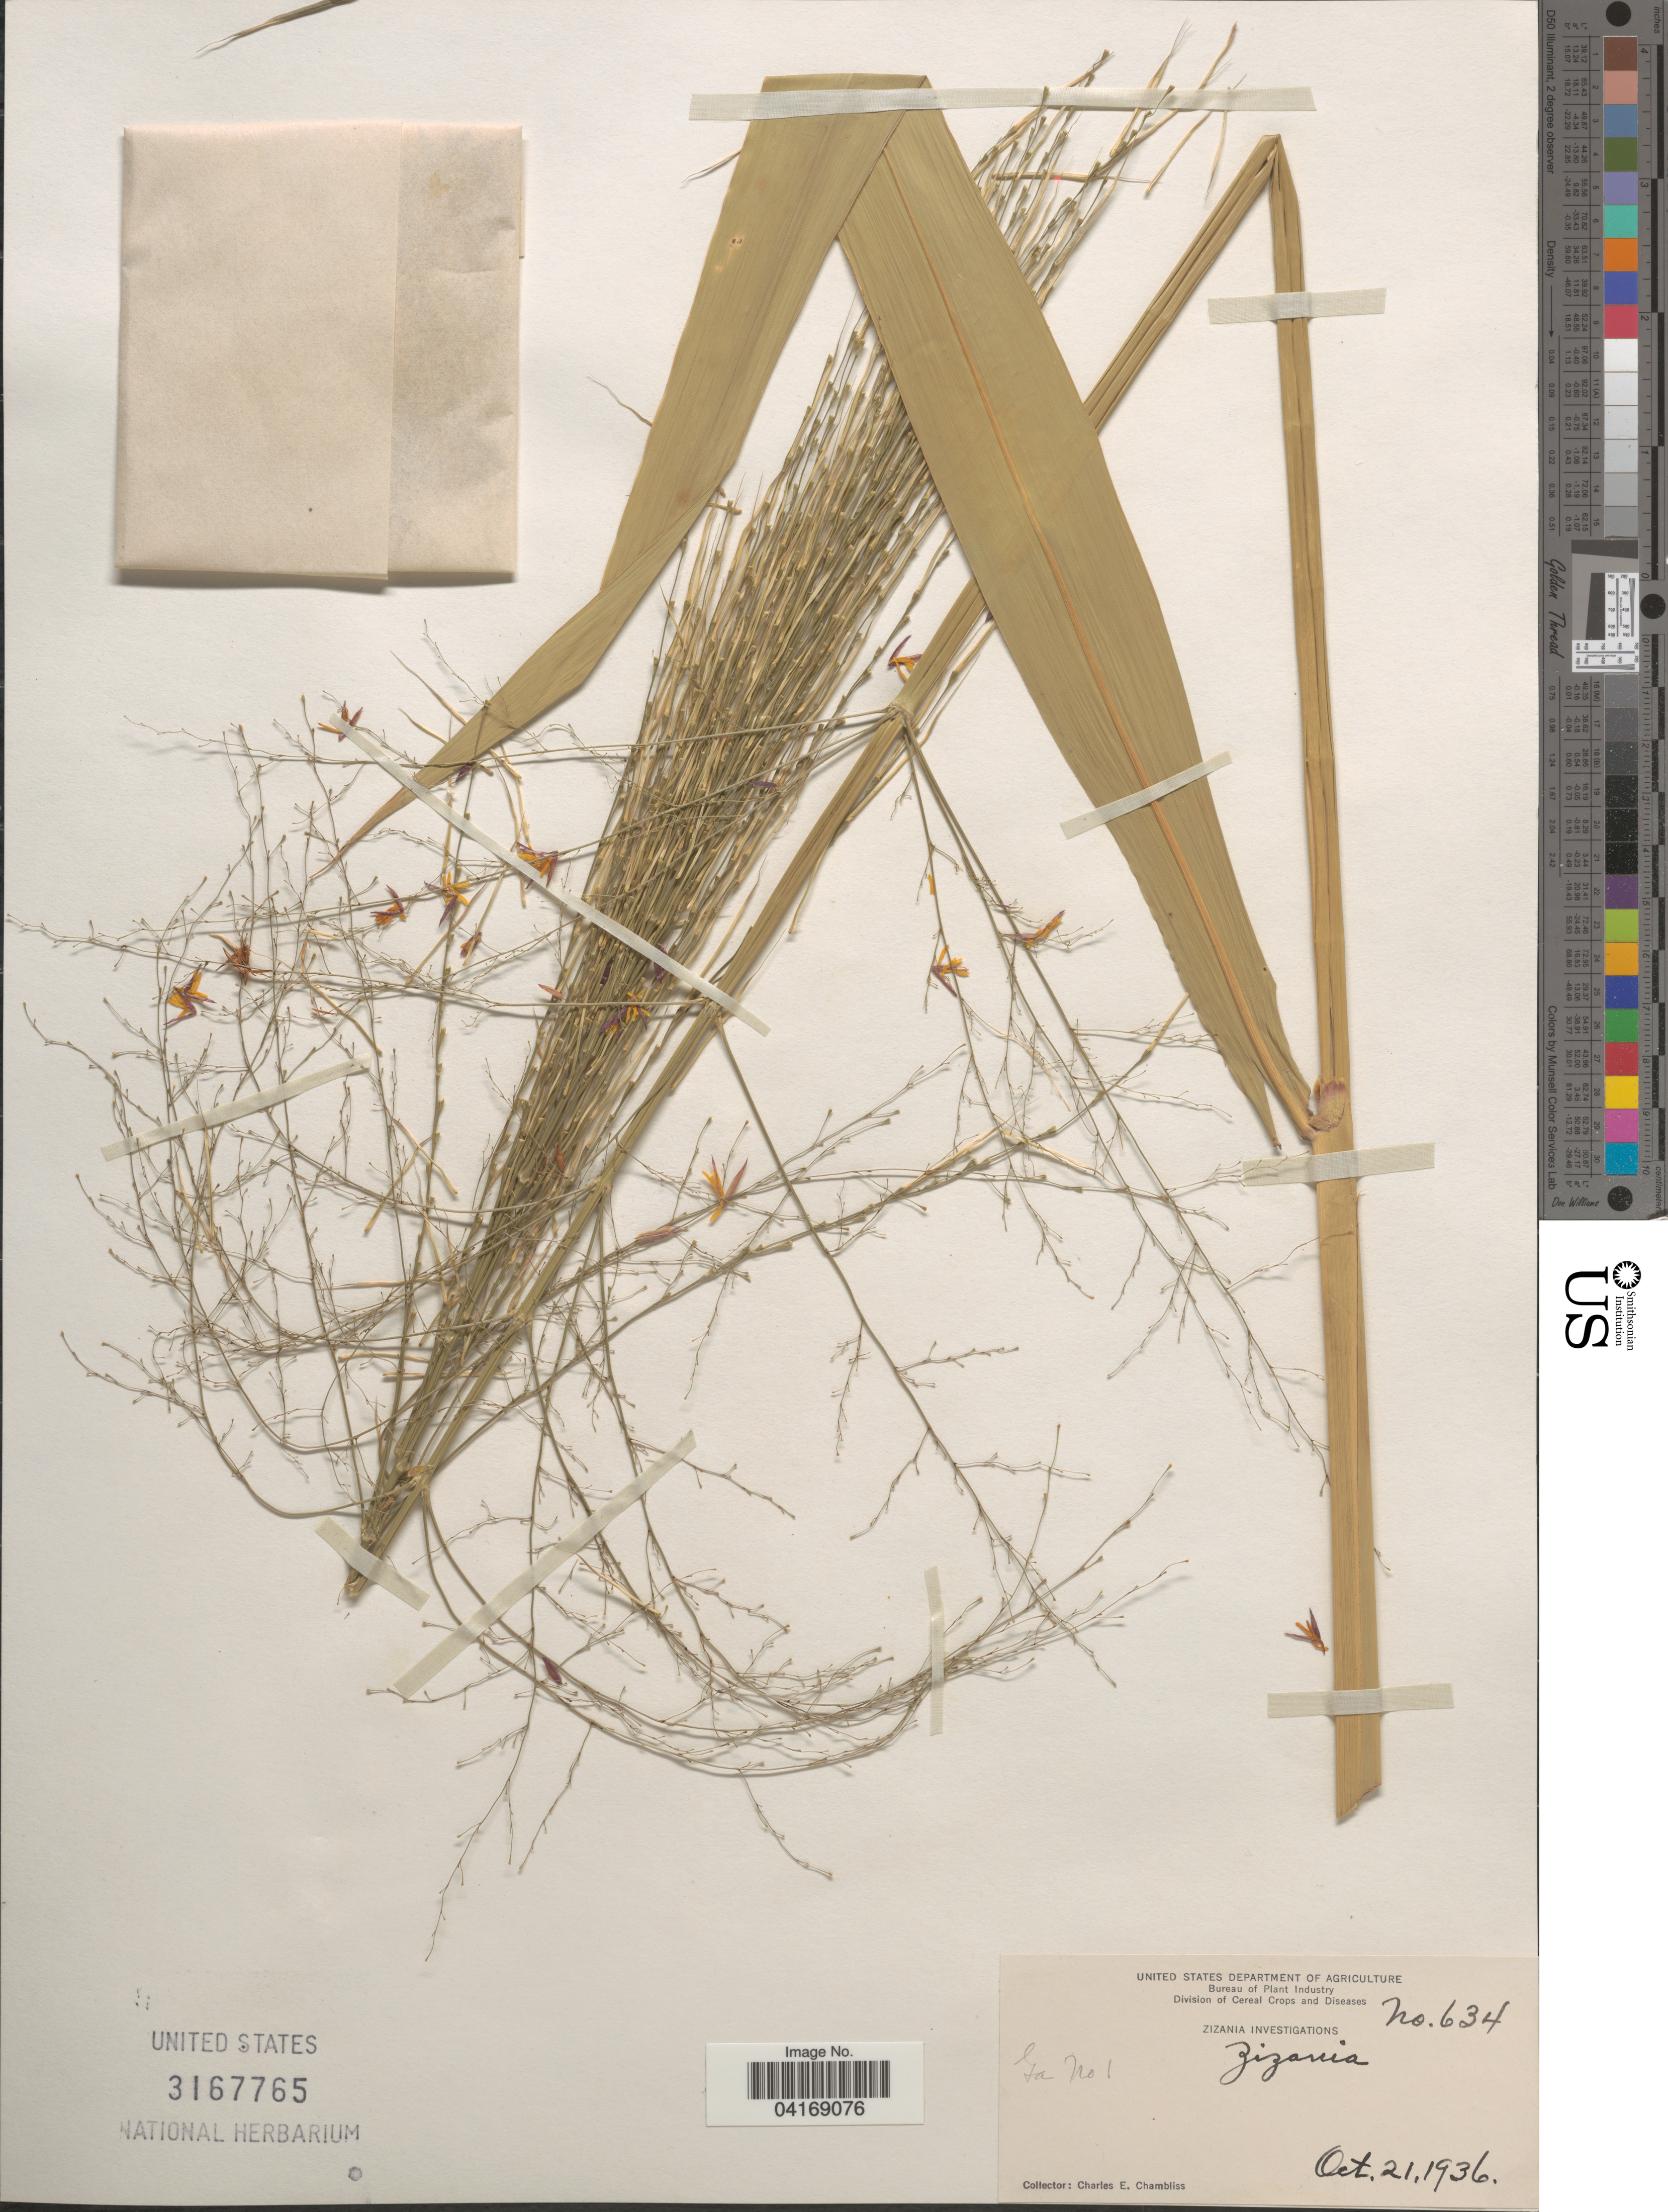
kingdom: Plantae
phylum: Tracheophyta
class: Liliopsida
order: Poales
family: Poaceae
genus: Zizania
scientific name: Zizania sp.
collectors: C. Chambliss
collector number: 634/1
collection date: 1936-10-21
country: United States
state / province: Georgia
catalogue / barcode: US 3167765